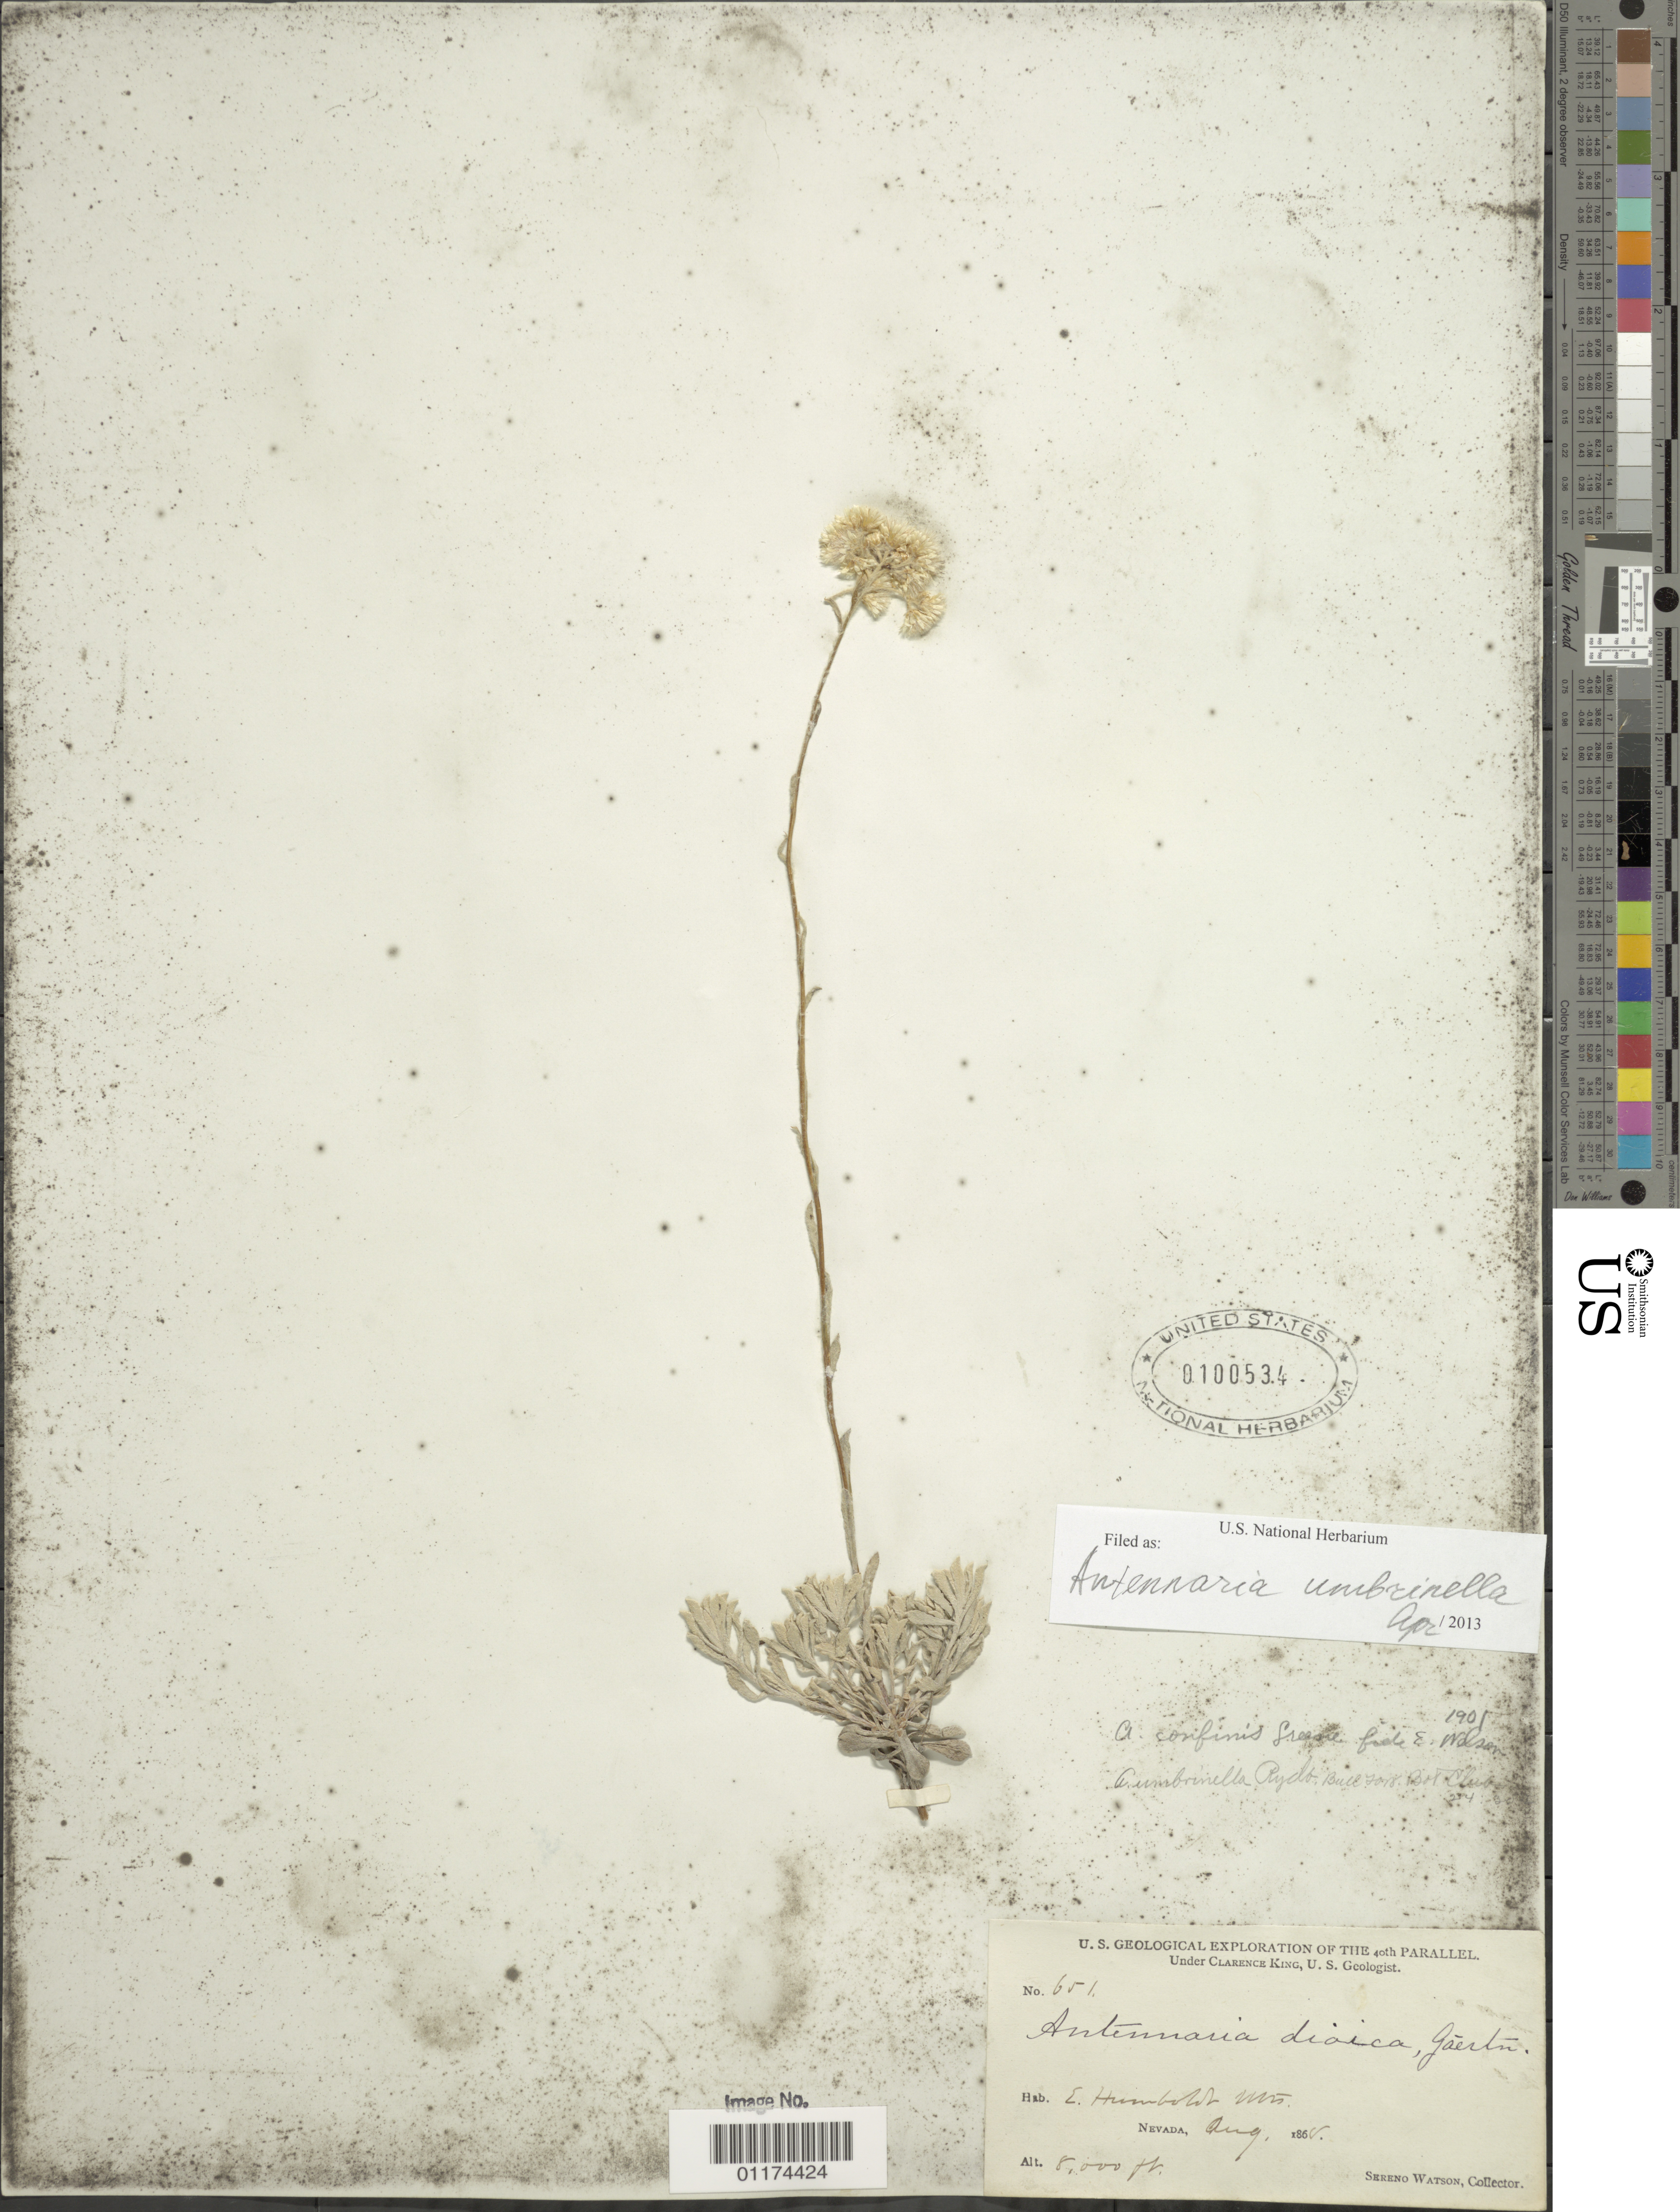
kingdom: Plantae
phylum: Tracheophyta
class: Magnoliopsida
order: Asterales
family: Asteraceae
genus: Antennaria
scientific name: Antennaria umbrinella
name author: Rydb.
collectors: S. Watson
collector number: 651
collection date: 1868-08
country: United States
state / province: Nevada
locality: E. Humboldt Mts.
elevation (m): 2438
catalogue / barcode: US 100534